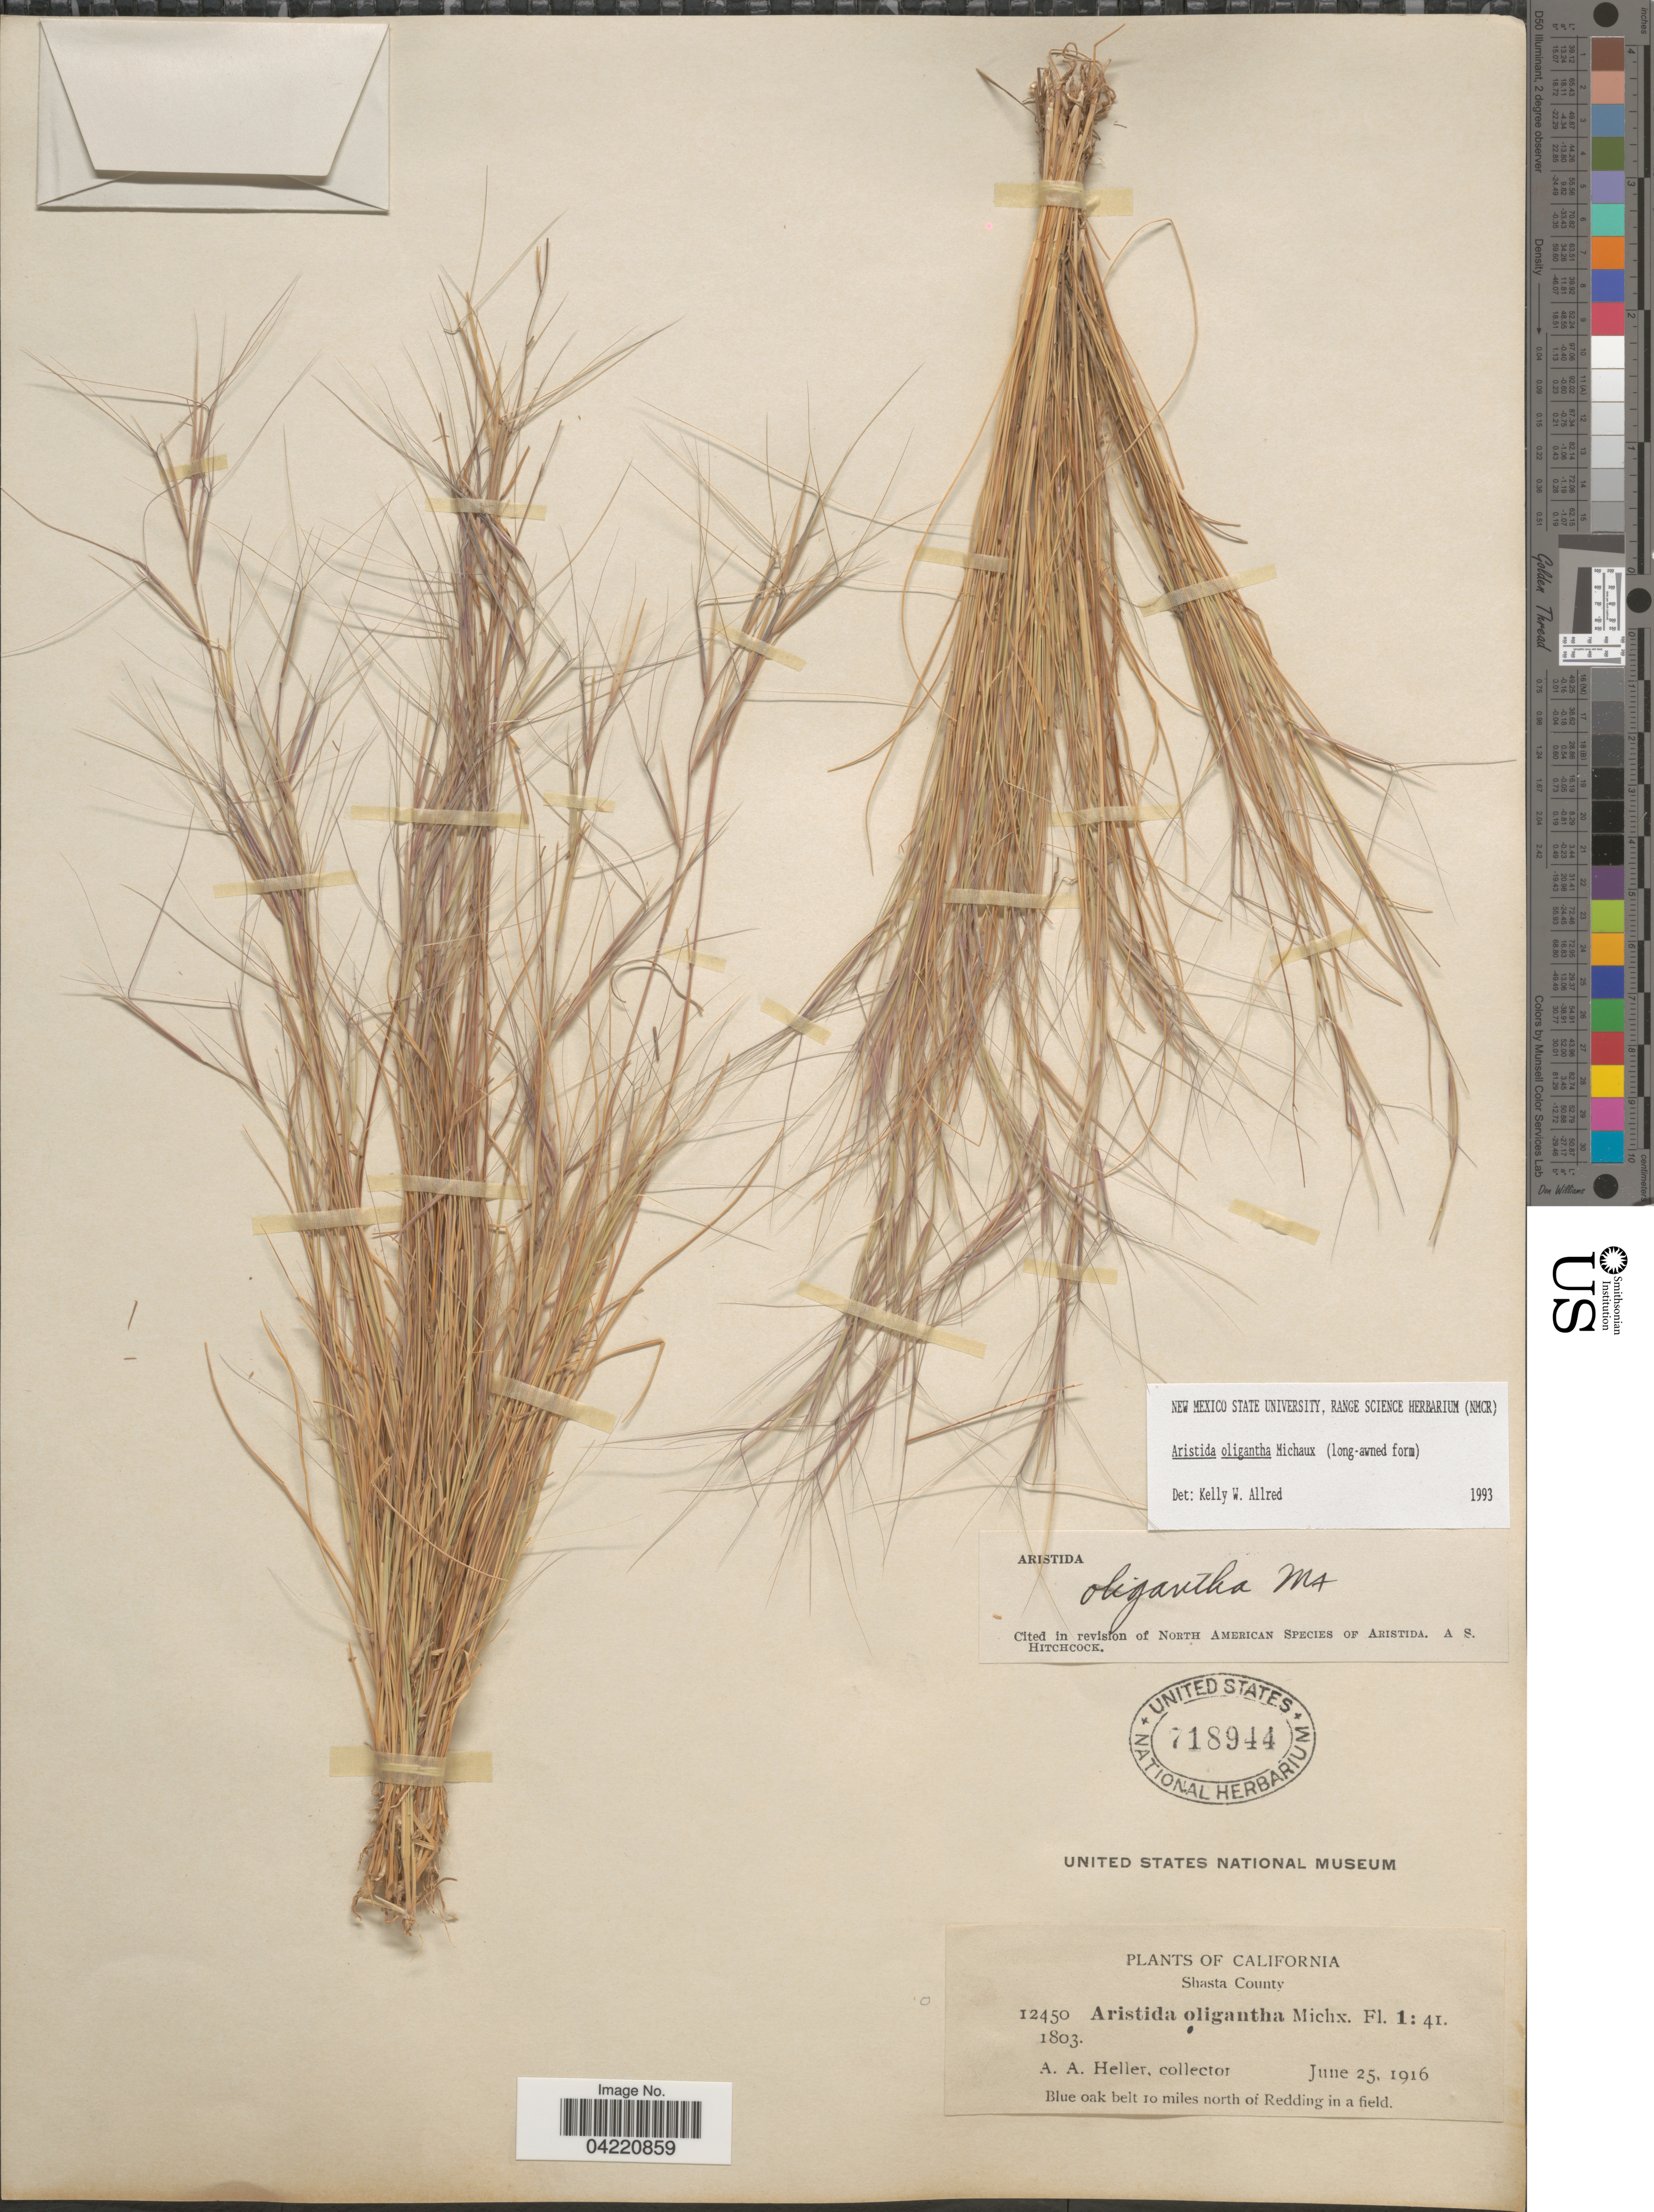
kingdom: Plantae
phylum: Tracheophyta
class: Liliopsida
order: Poales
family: Poaceae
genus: Aristida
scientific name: Aristida oligantha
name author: Michx.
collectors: A. A. Heller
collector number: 12450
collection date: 1916-06-25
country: United States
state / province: California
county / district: Shasta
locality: Shasta County. Blue oak belt 10 miles north of Redding in a field.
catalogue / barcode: US 718944